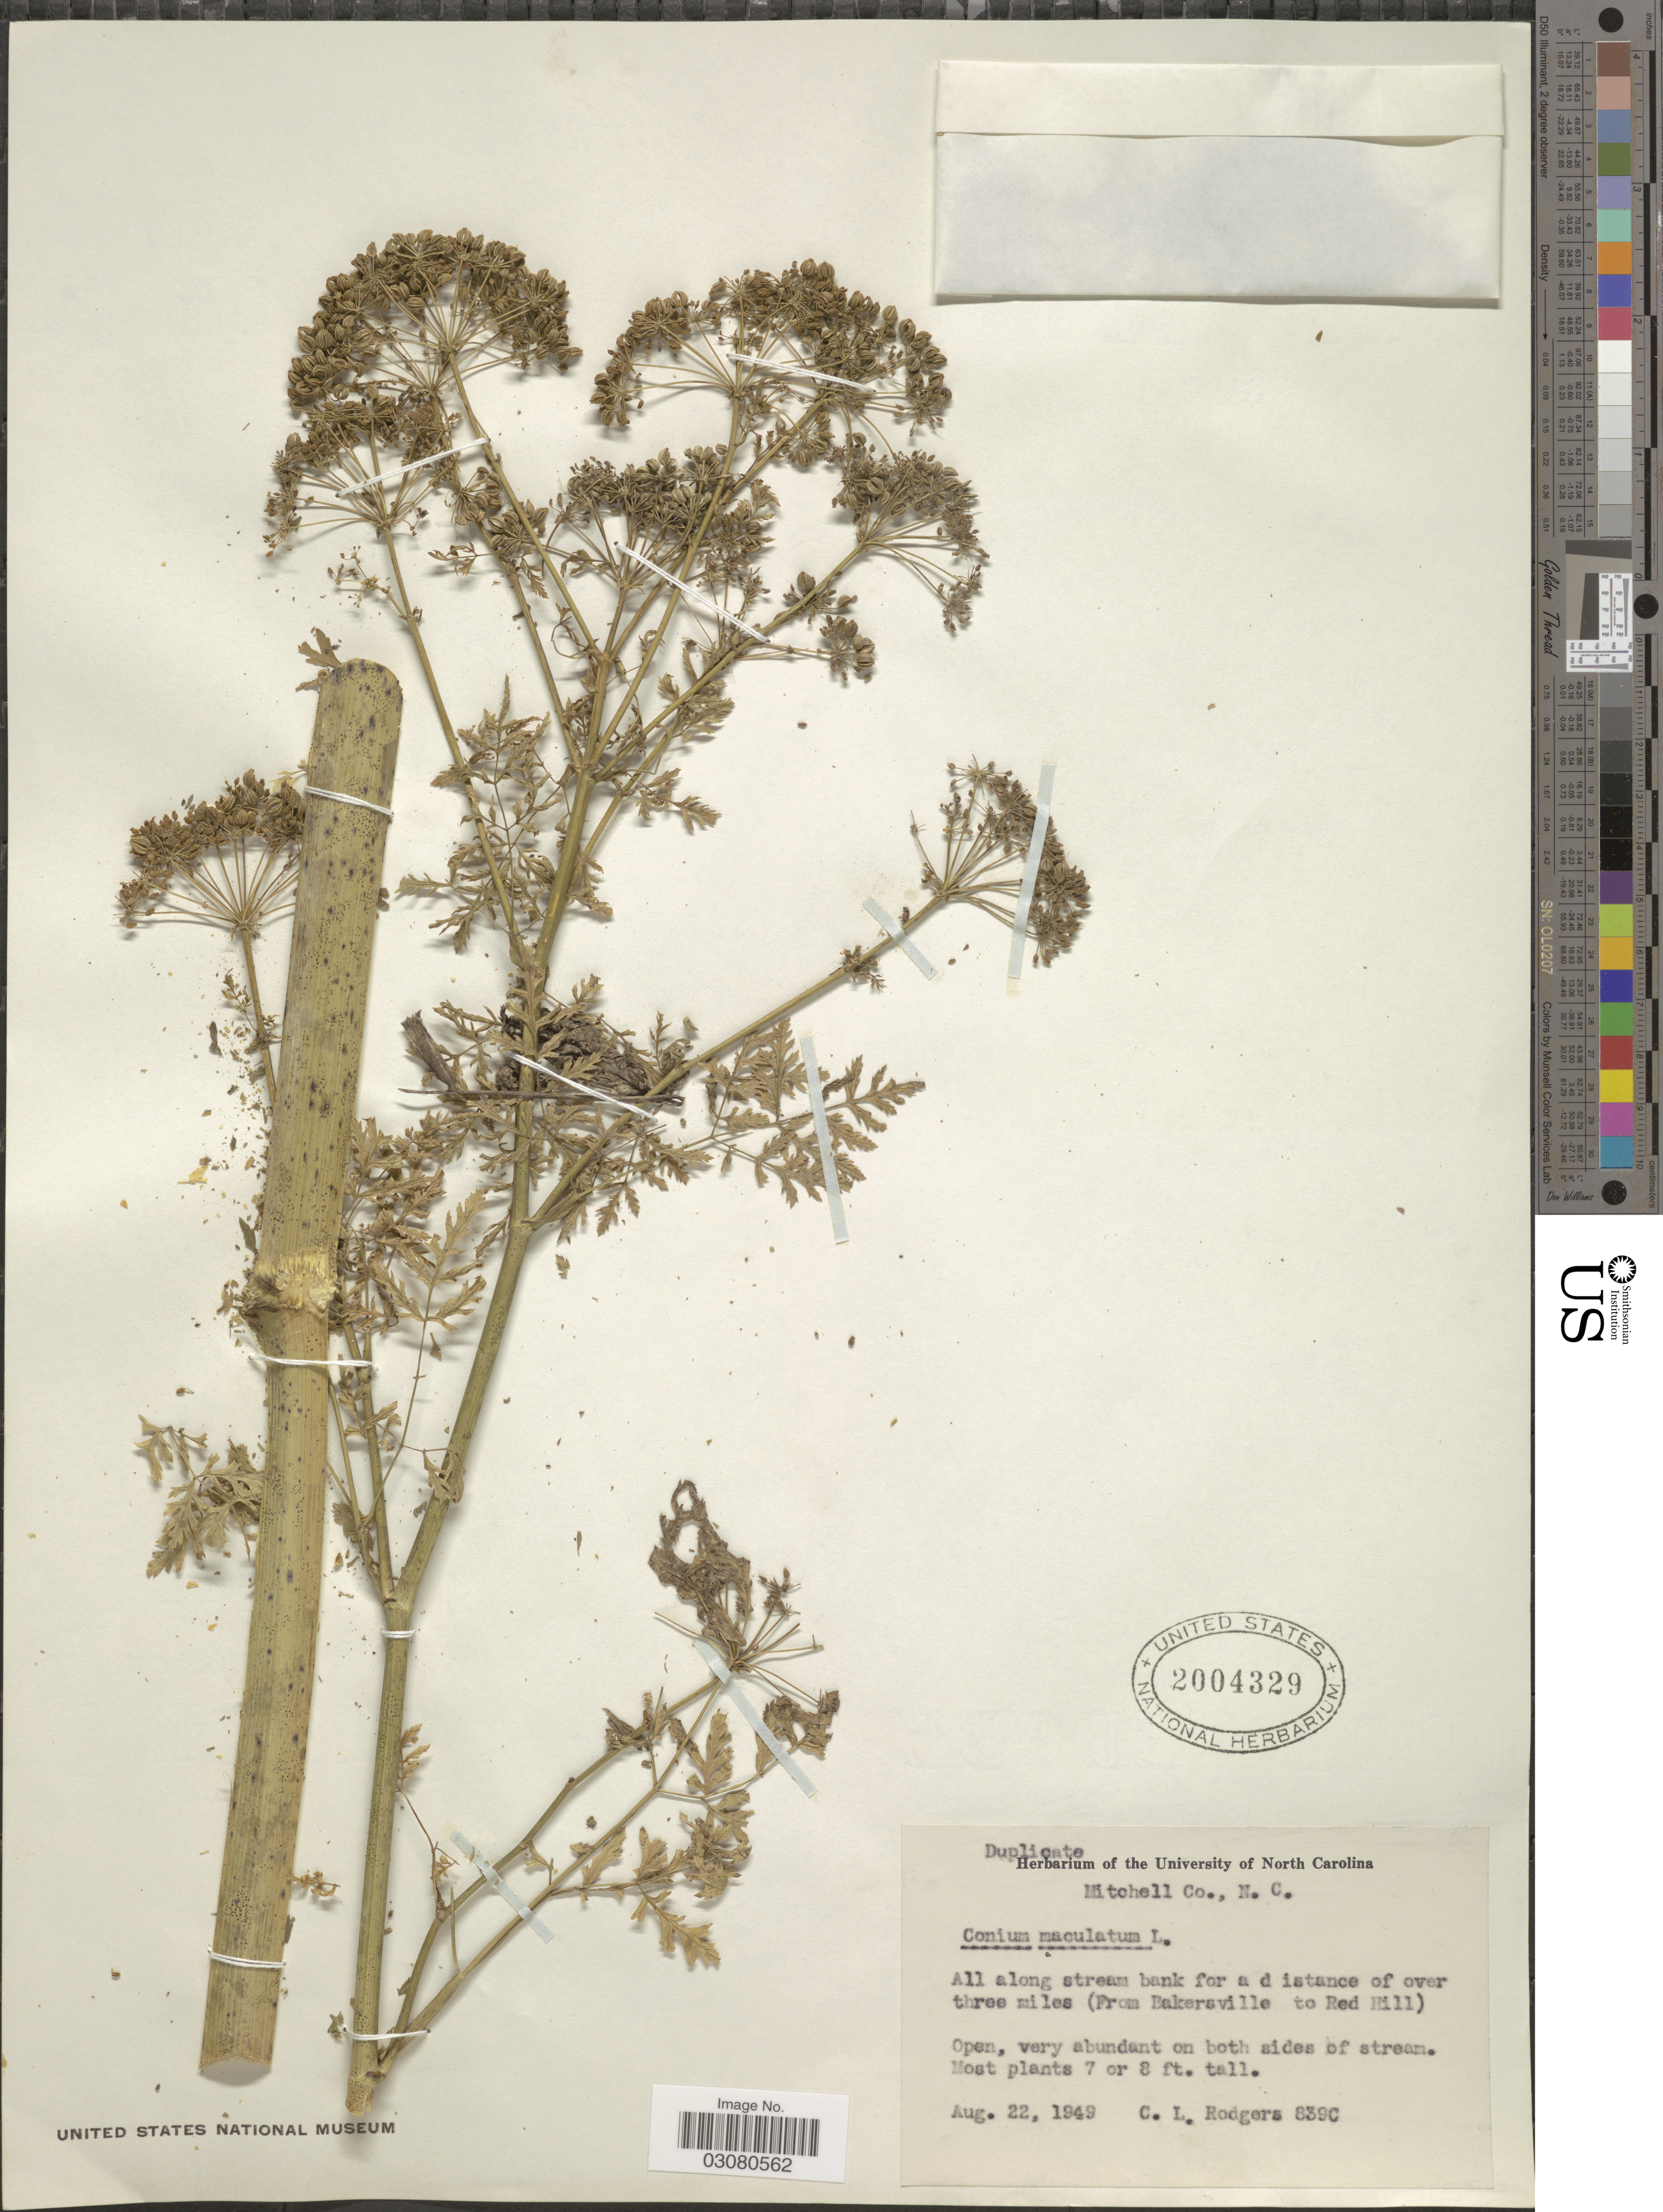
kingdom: Plantae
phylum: Tracheophyta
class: Magnoliopsida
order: Apiales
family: Apiaceae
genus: Conium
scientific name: Conium maculatum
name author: L.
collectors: C. Rodgers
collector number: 8390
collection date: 1949-08-22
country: United States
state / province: North Carolina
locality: Mitchell Co., N. C. All along stream bank for a d istance of over three miles (From Bakersville to Red Hill).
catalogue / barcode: US 2004329